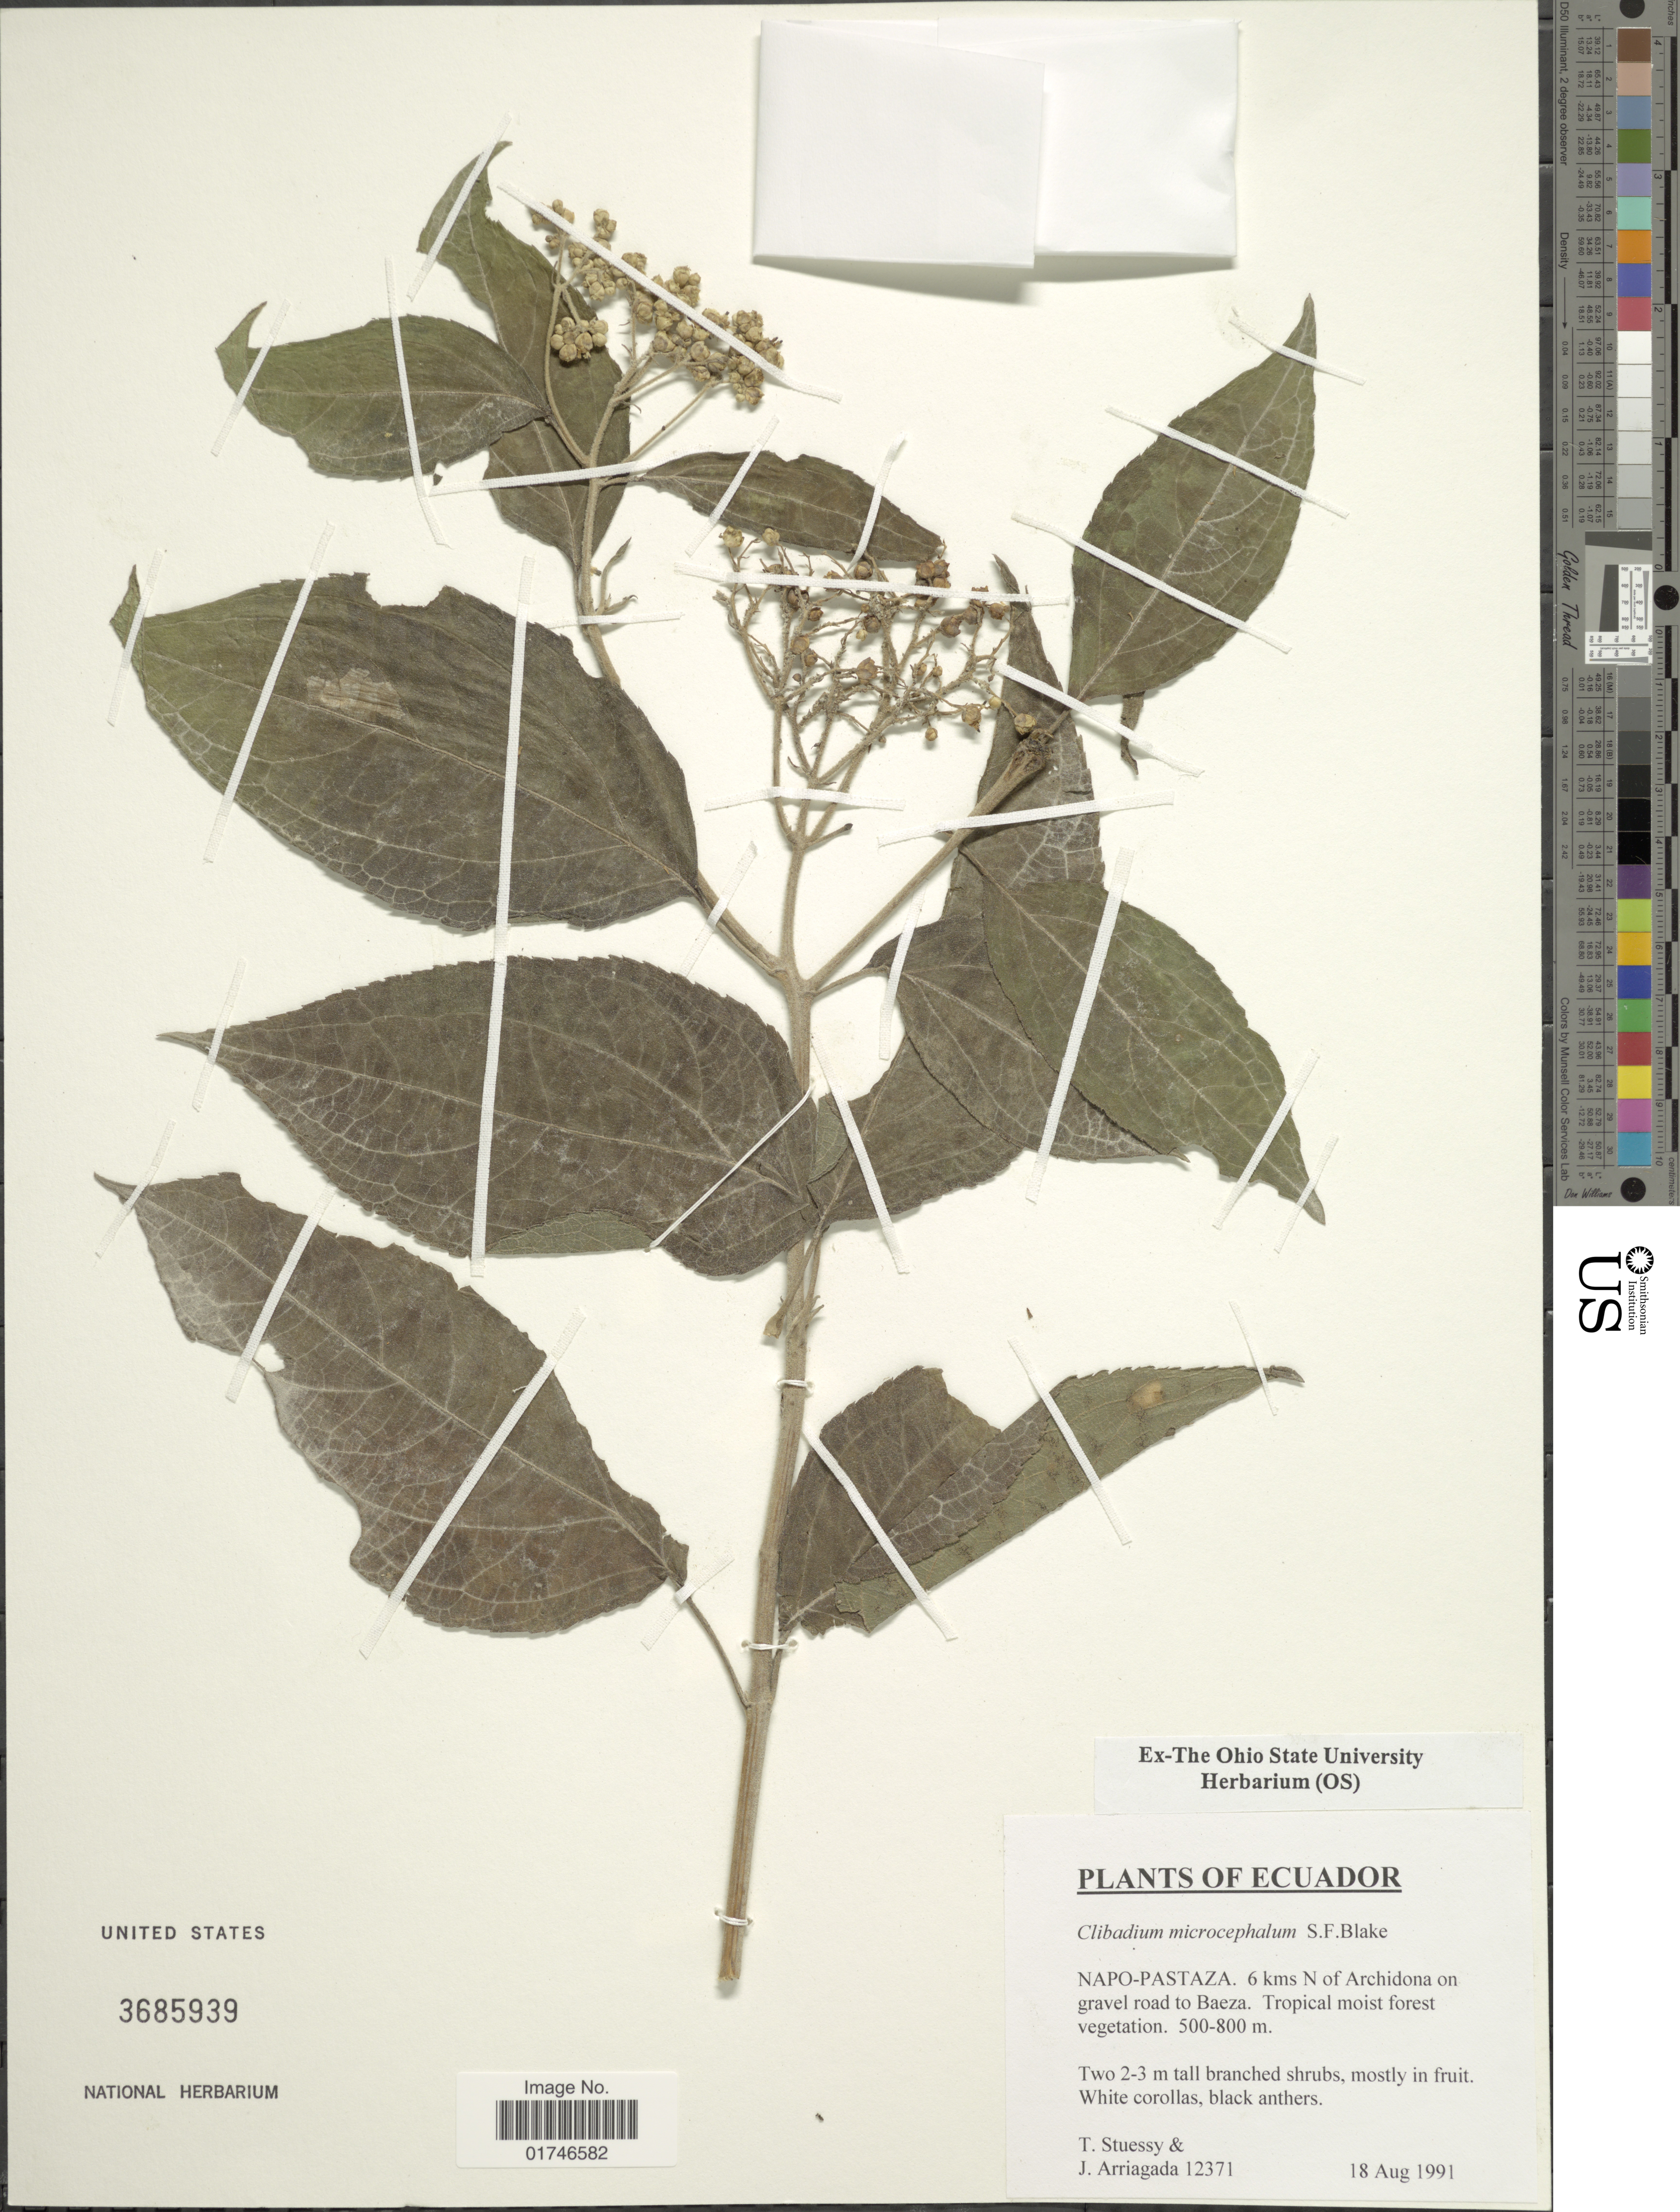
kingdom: Plantae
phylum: Tracheophyta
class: Magnoliopsida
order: Asterales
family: Asteraceae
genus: Clibadium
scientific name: Clibadium microcephalum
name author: S.F. Blake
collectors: T. Stuessy & J. Arriagada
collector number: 12371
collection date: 1991-08-18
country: Ecuador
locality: Napo-Pastaza: 6 km N of Archidona on gravel road to Baeza.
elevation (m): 500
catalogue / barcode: US 3685939